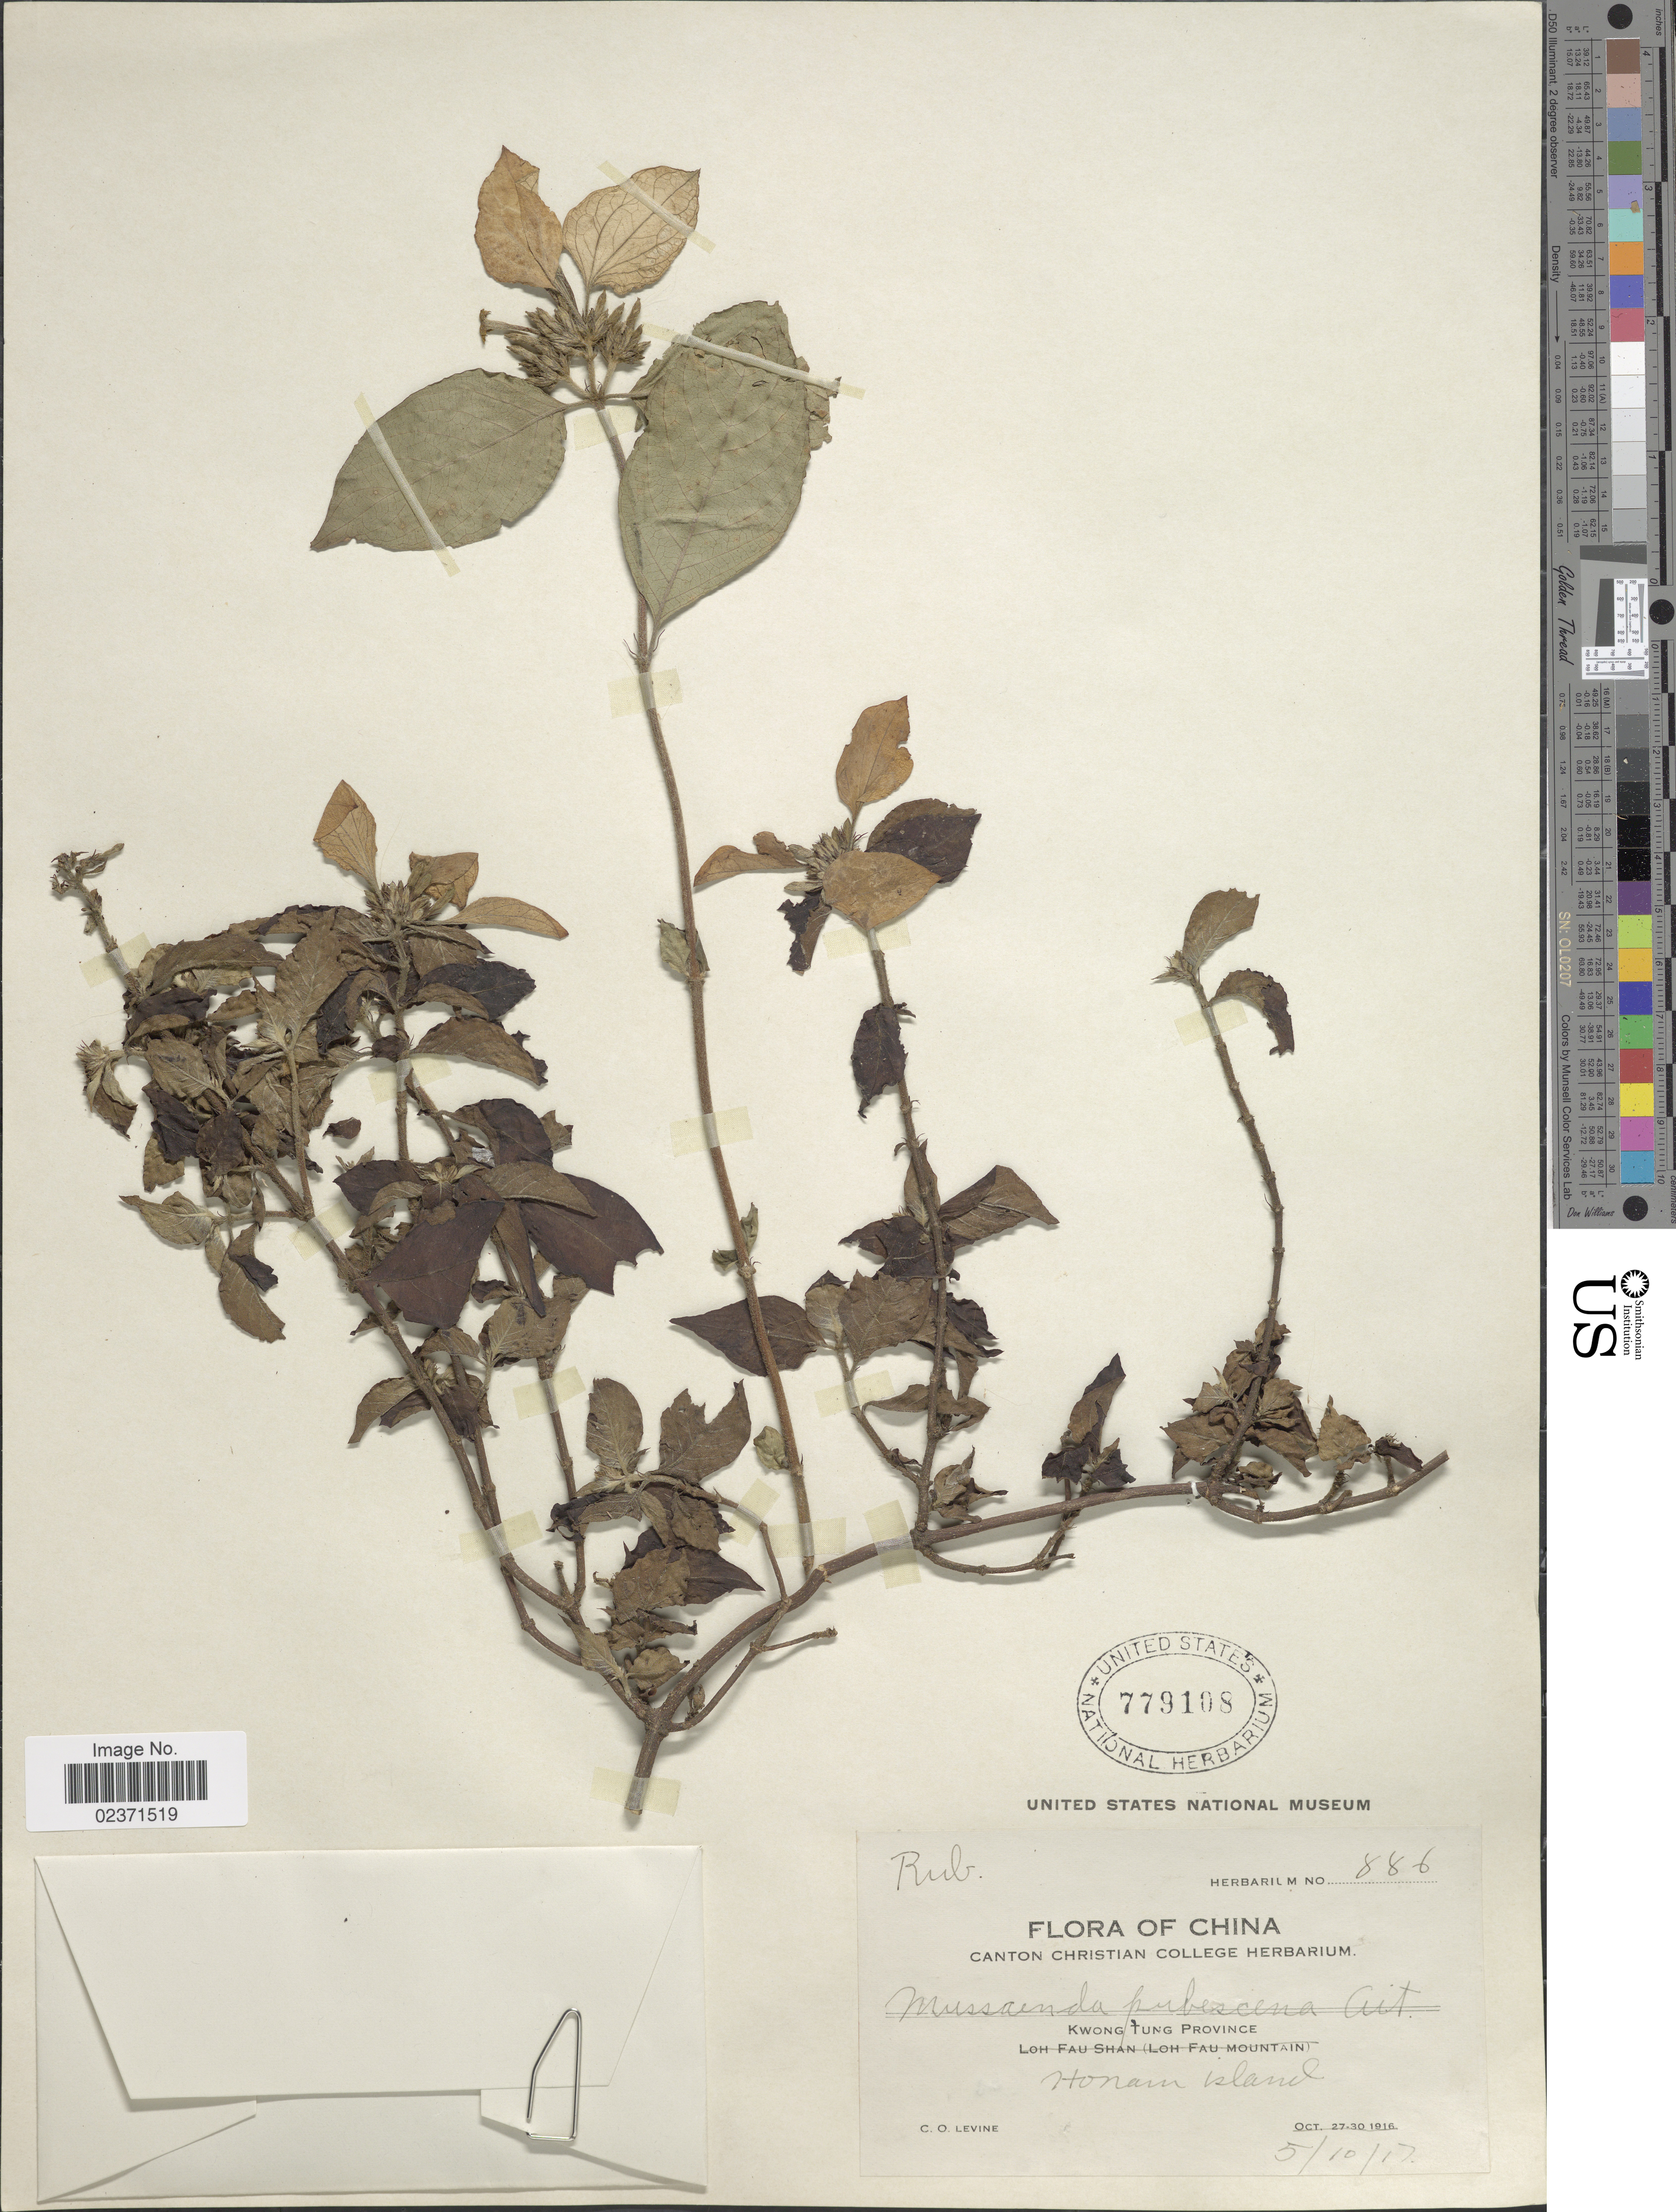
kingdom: Plantae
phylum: Tracheophyta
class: Magnoliopsida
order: Gentianales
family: Rubiaceae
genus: Mussaenda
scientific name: Mussaenda pubescens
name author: W.T. Aiton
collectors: C. O. Levine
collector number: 886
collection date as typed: Transcribed d/m/y: 5/10/17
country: China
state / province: Guangdong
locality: Kwong Tung Province. Honam Island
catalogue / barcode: US 779108